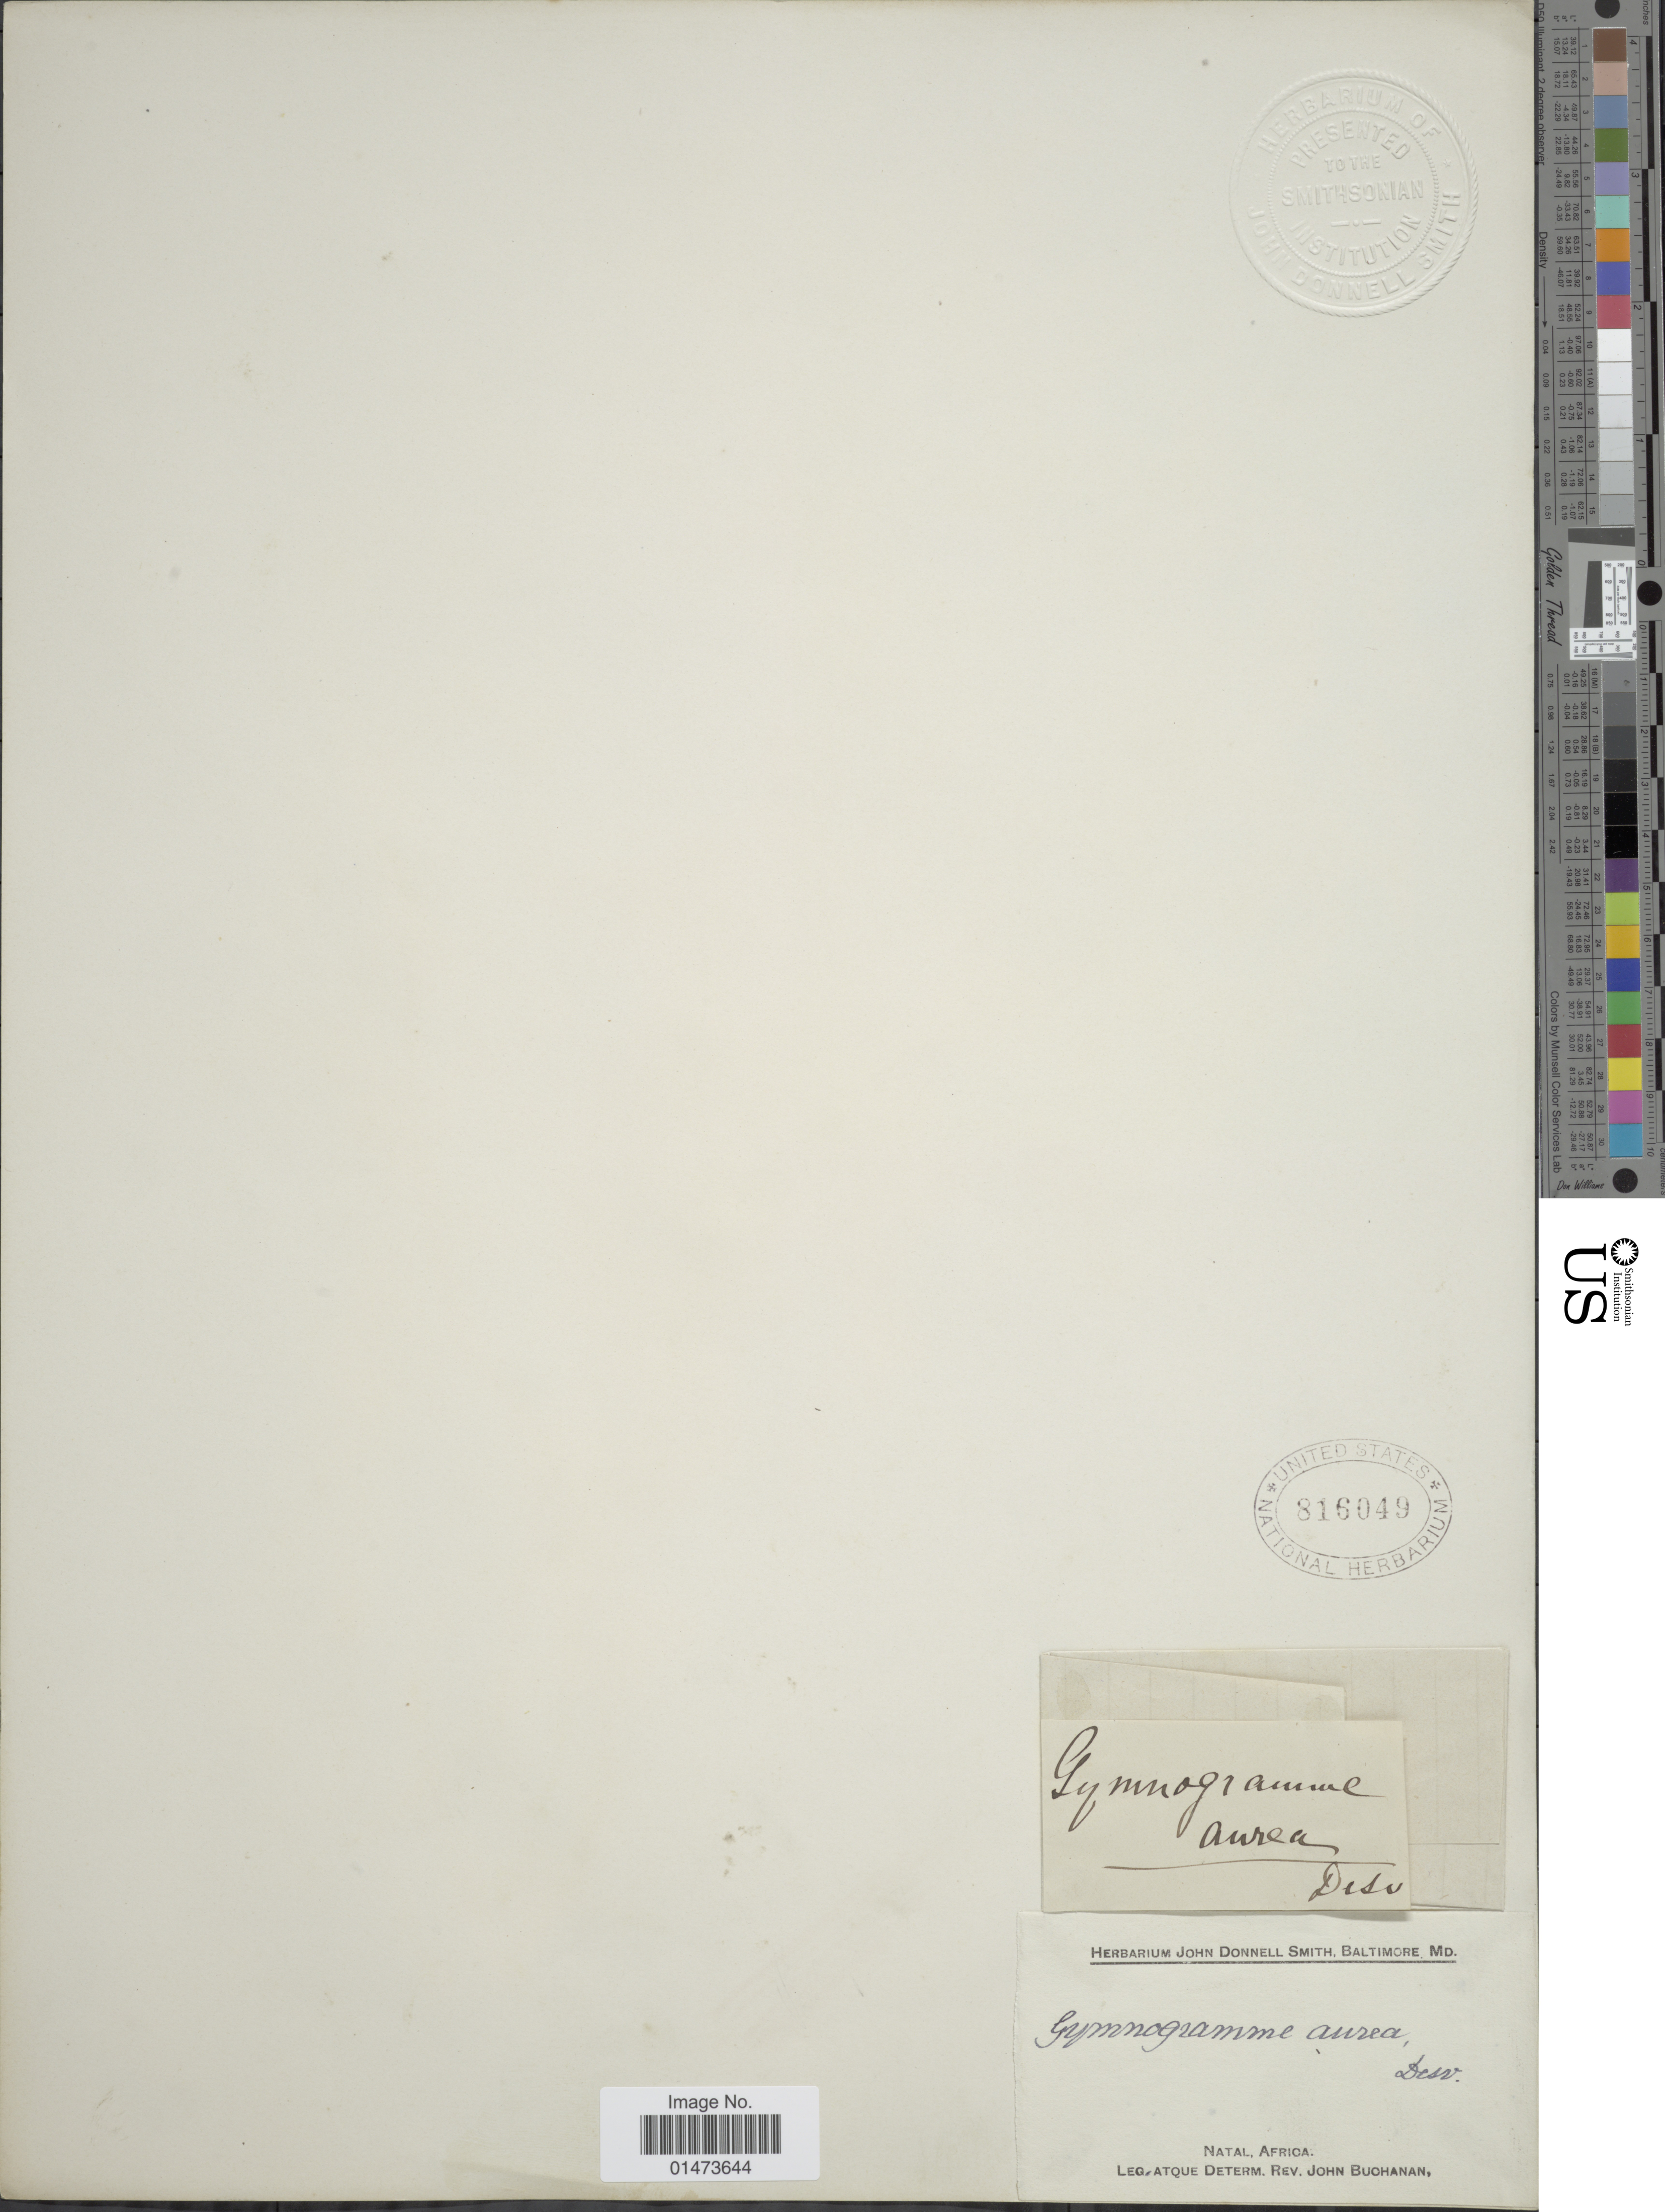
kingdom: Plantae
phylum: Tracheophyta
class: Polypodiopsida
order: Polypodiales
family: Pteridaceae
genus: Cerosora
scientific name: Cerosora argentea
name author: (Willd.) Hennequin & H. Schneid.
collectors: J. Buchanan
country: South Africa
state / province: KwaZulu-Natal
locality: Natal.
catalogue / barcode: US 816049